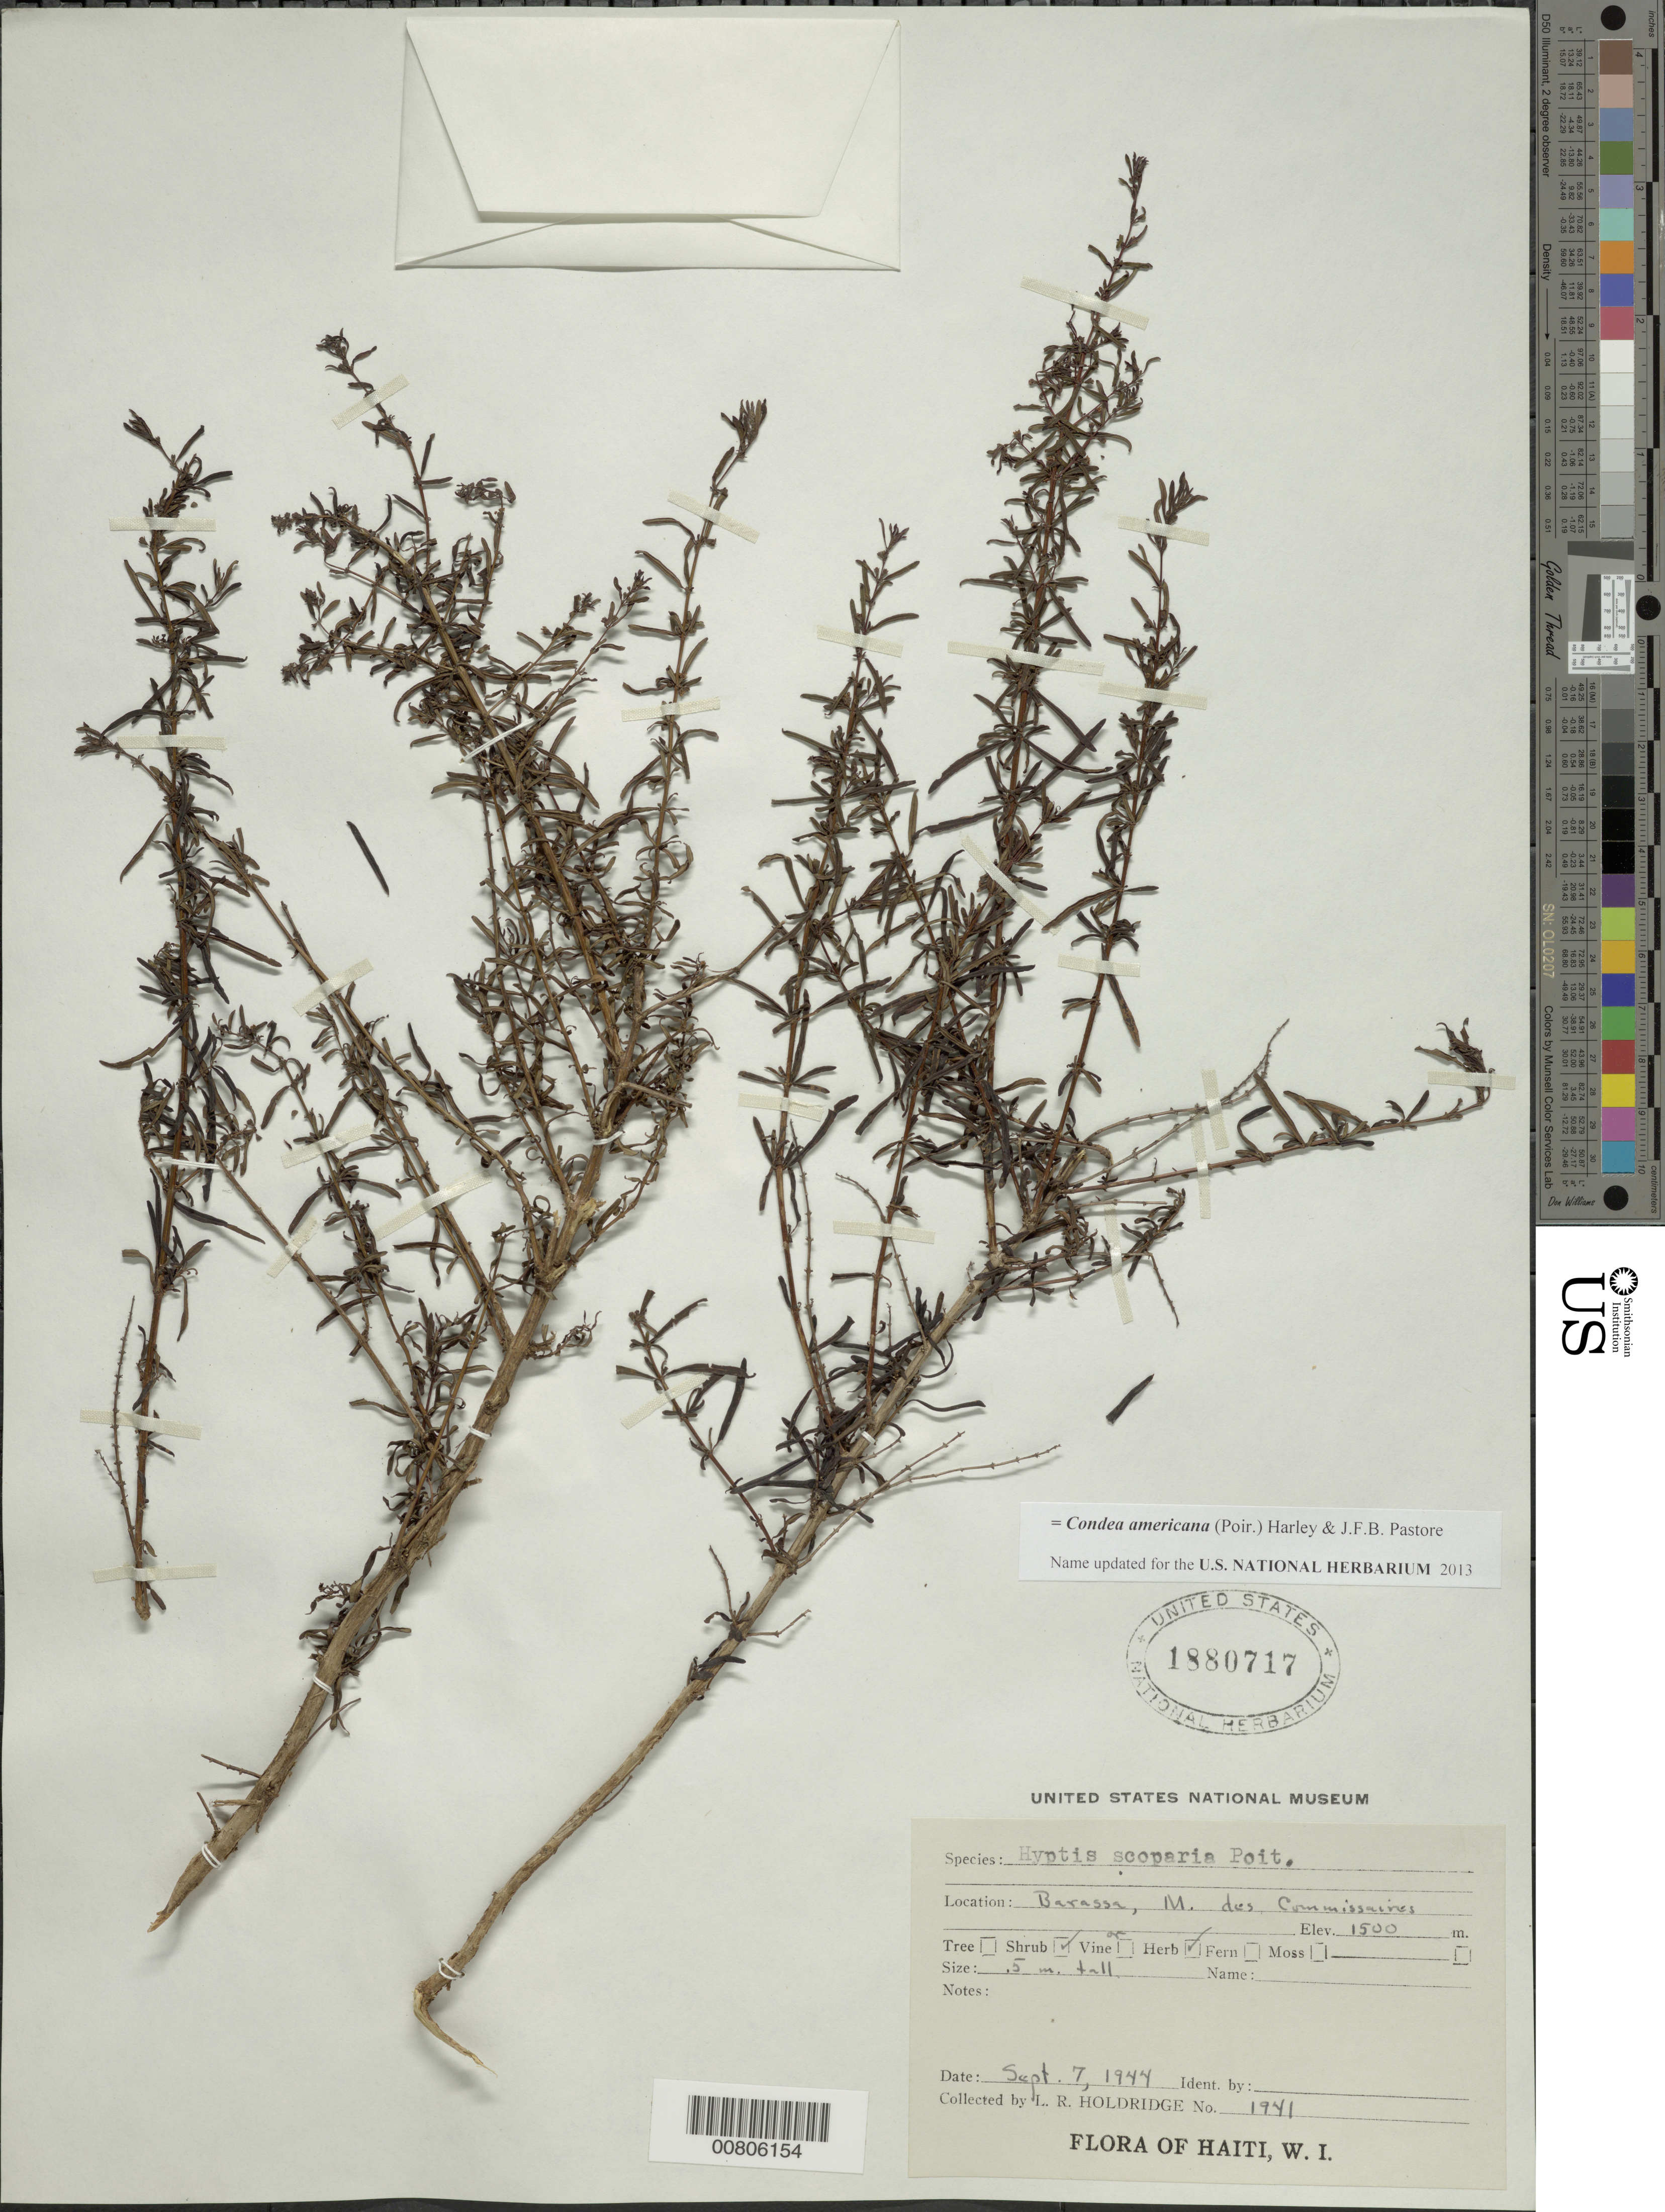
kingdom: Plantae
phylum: Tracheophyta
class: Magnoliopsida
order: Lamiales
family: Lamiaceae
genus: Condea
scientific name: Condea americana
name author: (Poir.) Harley & J.F.B. Pastore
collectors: L. Holdridge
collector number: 1941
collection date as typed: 07 Sep 1944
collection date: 1944-09-07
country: Haiti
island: Hispaniola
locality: Barassa, Mornes des Commissaires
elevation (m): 1500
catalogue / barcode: US 1880717